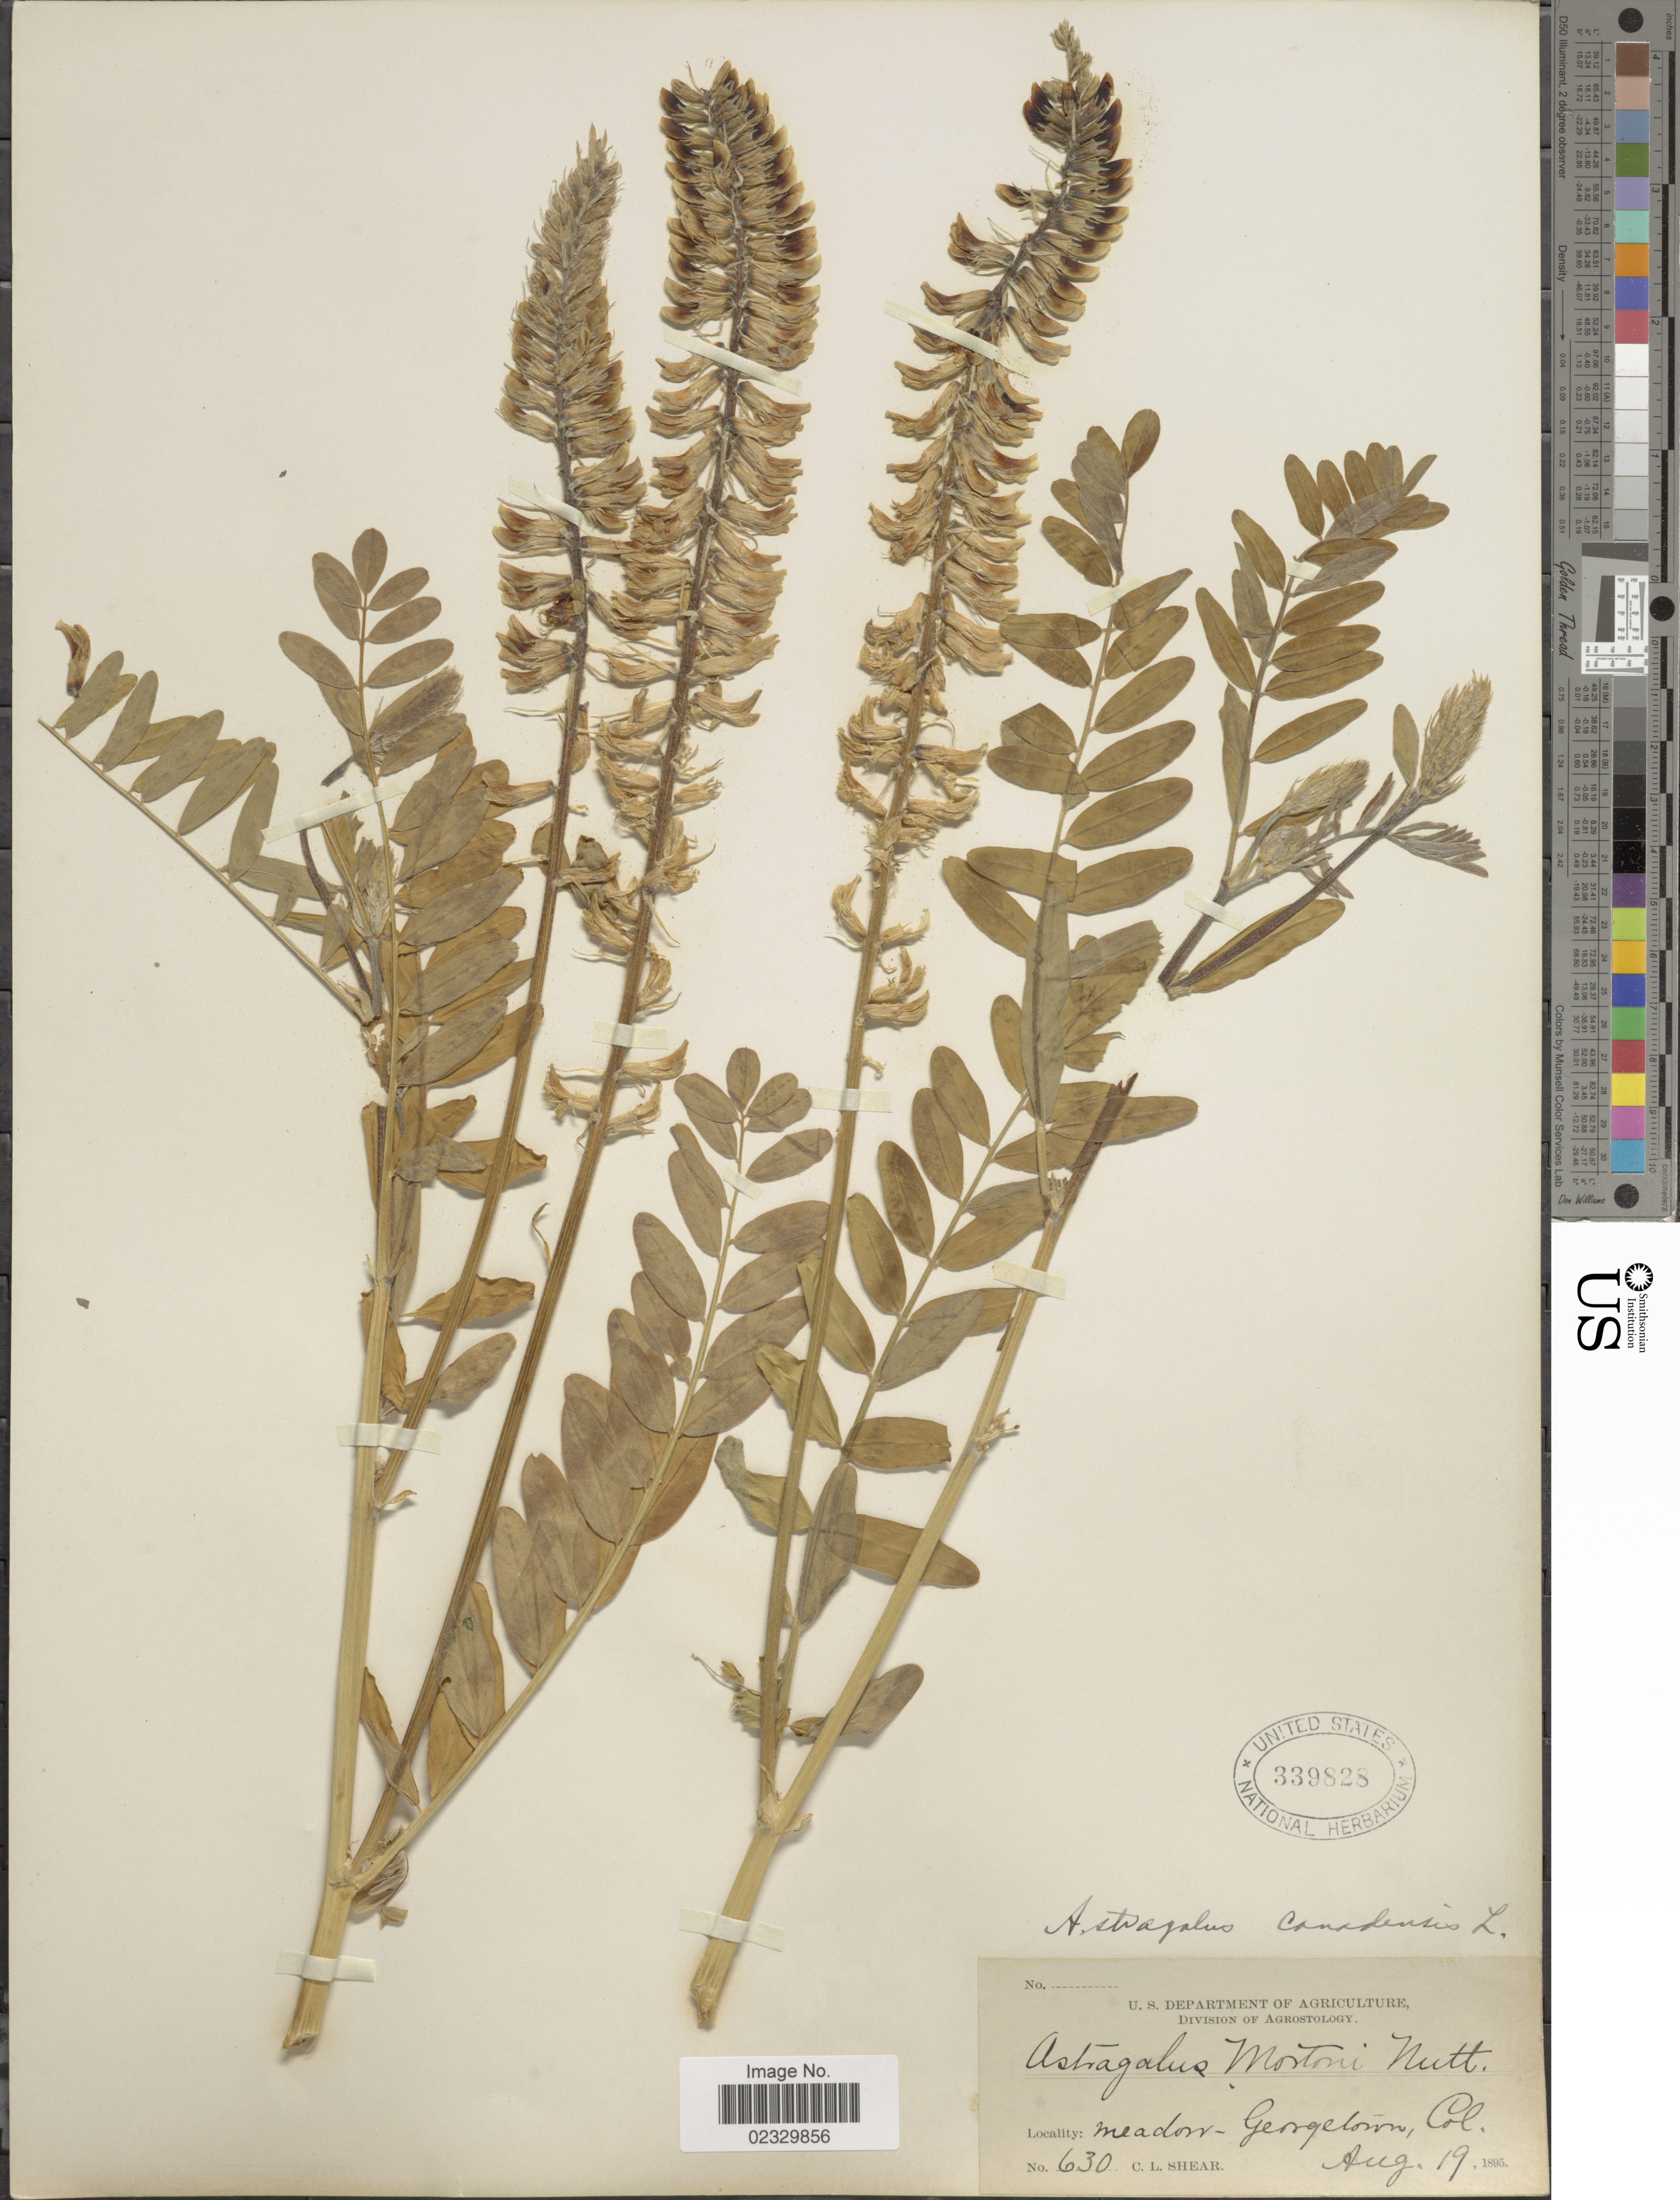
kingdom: Plantae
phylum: Tracheophyta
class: Magnoliopsida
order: Fabales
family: Fabaceae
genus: Astragalus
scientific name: Astragalus canadensis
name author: L.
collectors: C. L. Shear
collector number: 630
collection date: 1895-08-19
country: United States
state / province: Colorado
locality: Meadow - Georgetown, Col.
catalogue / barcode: US 339828